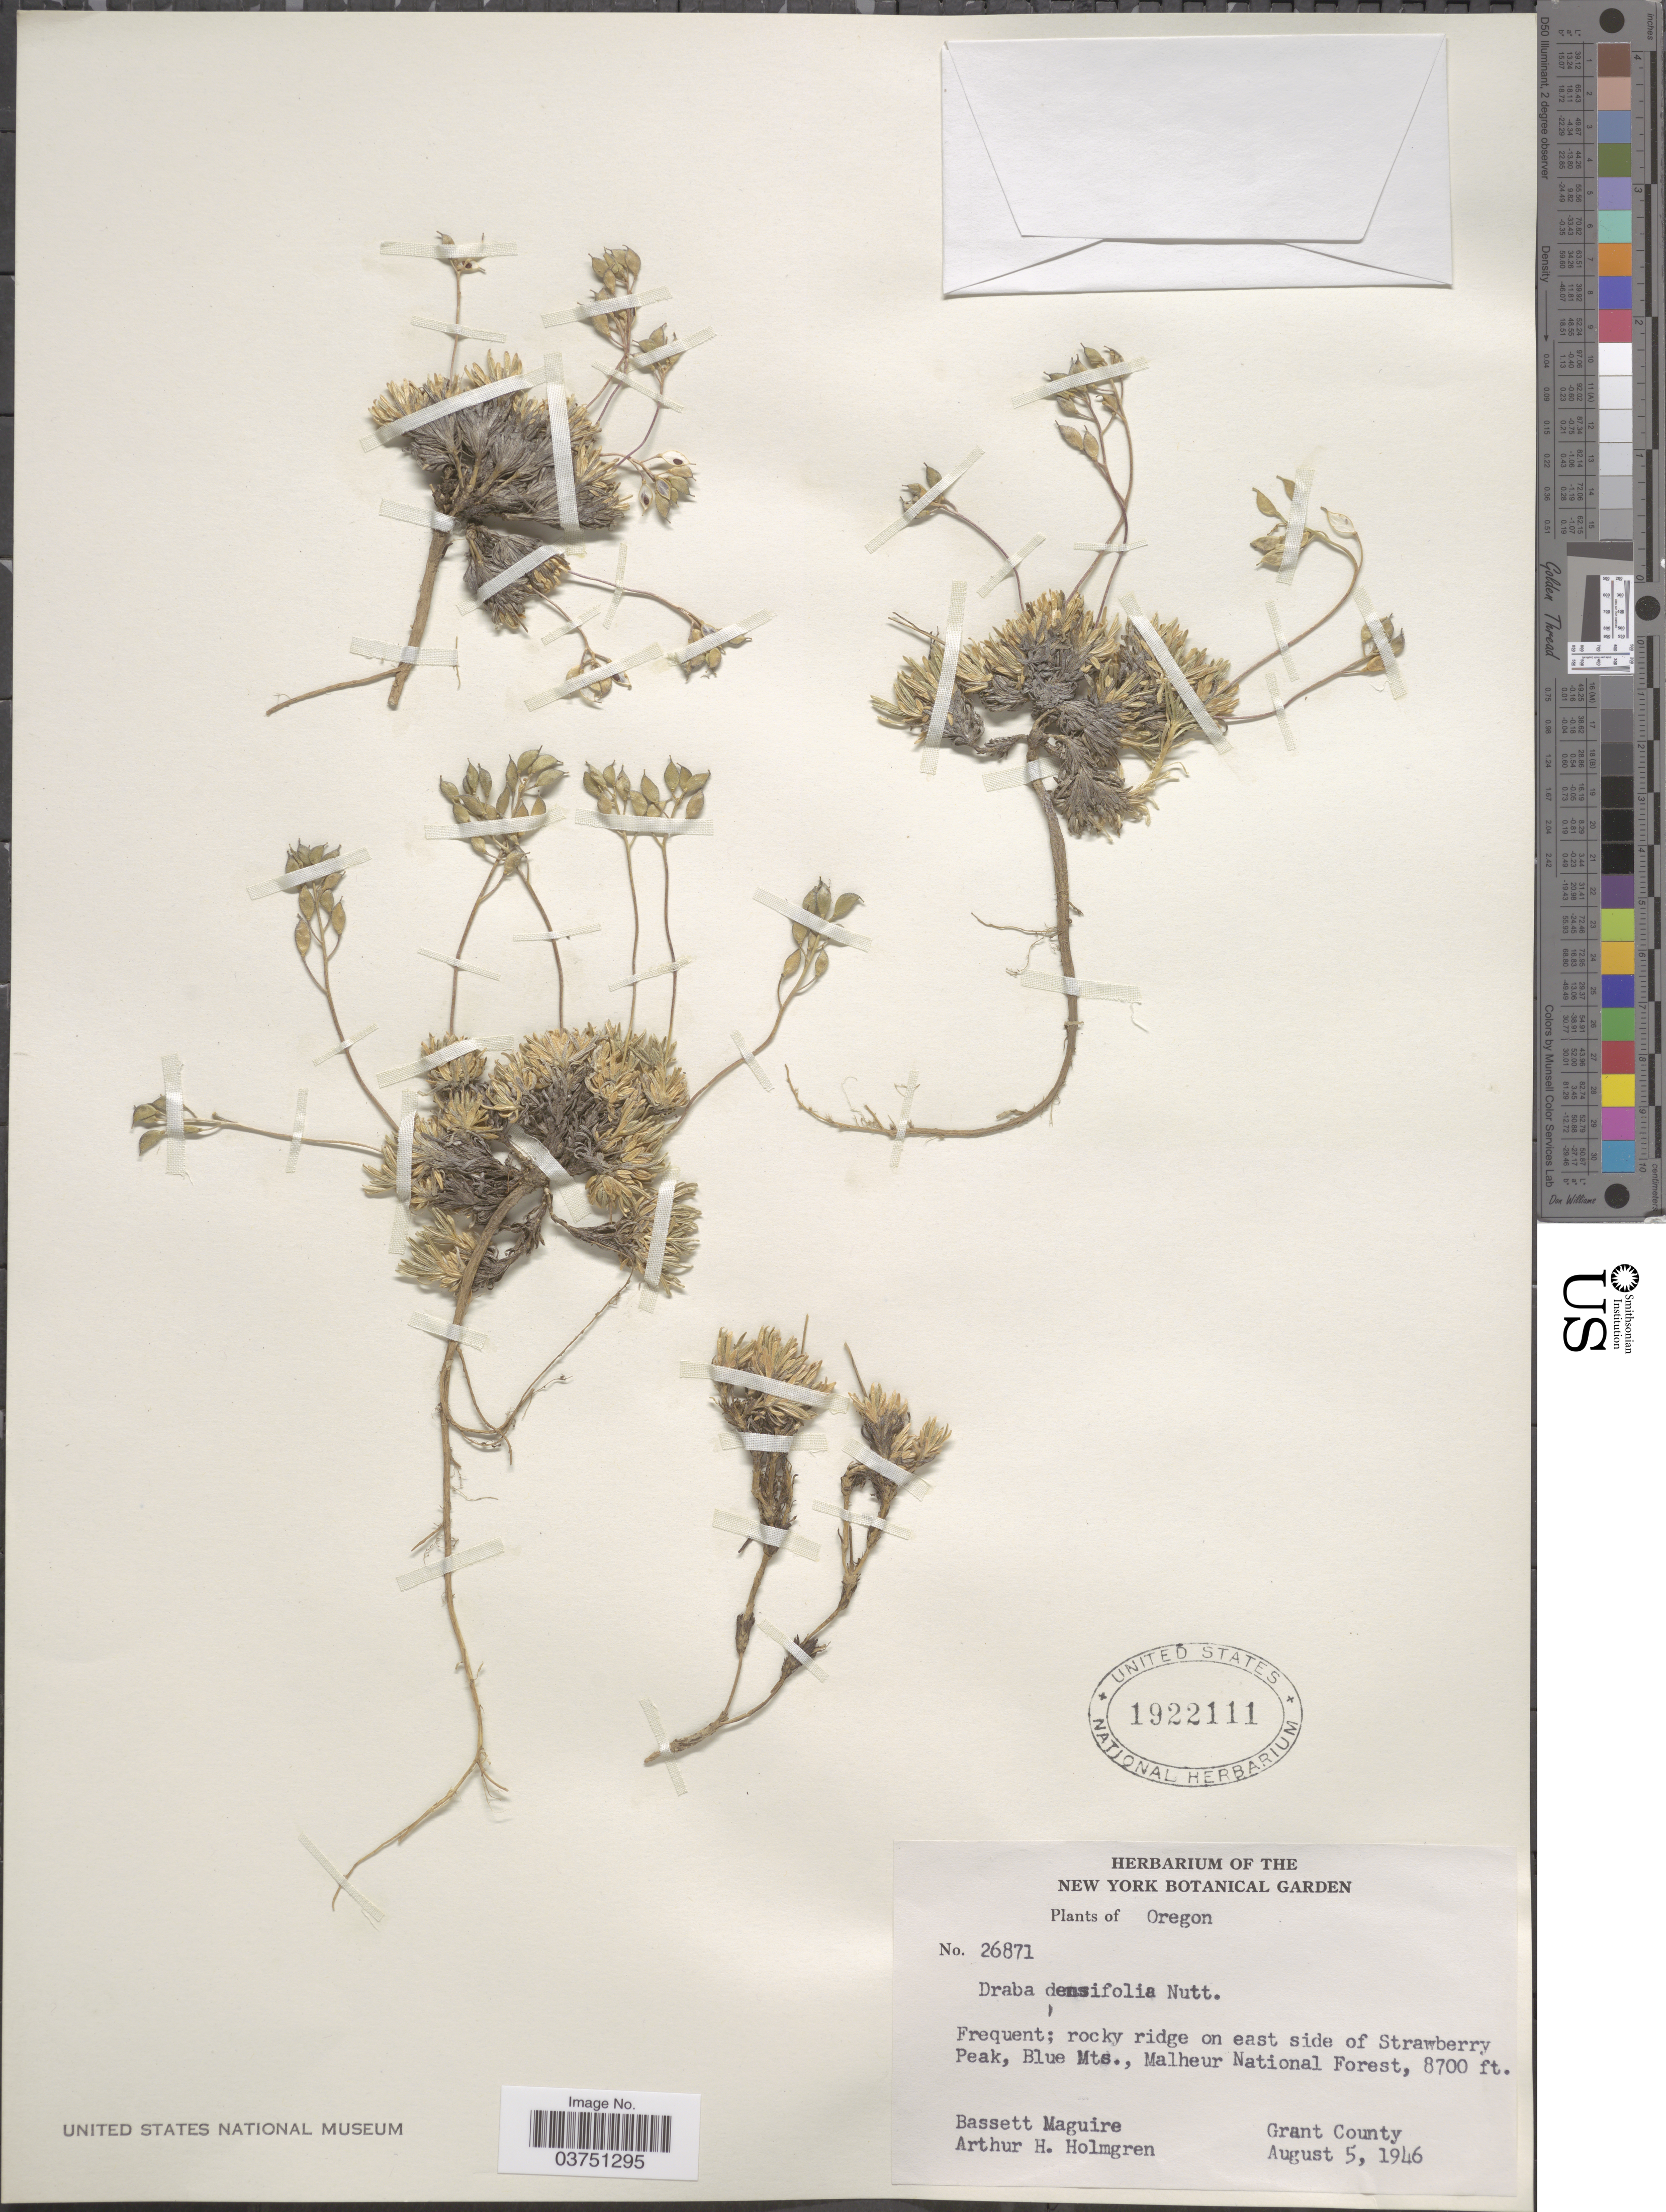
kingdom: Plantae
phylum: Tracheophyta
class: Magnoliopsida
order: Brassicales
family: Brassicaceae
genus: Draba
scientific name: Draba densifolia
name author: Nutt.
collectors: B. Maguire & A. H. Holmgren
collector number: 26871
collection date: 1946-08-05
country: United States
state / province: Oregon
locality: Rocky ridge on the east side of Strawberry Peak, Blue Mts., Malheur National Forest. Grant County.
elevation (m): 2652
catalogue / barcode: US 1922111